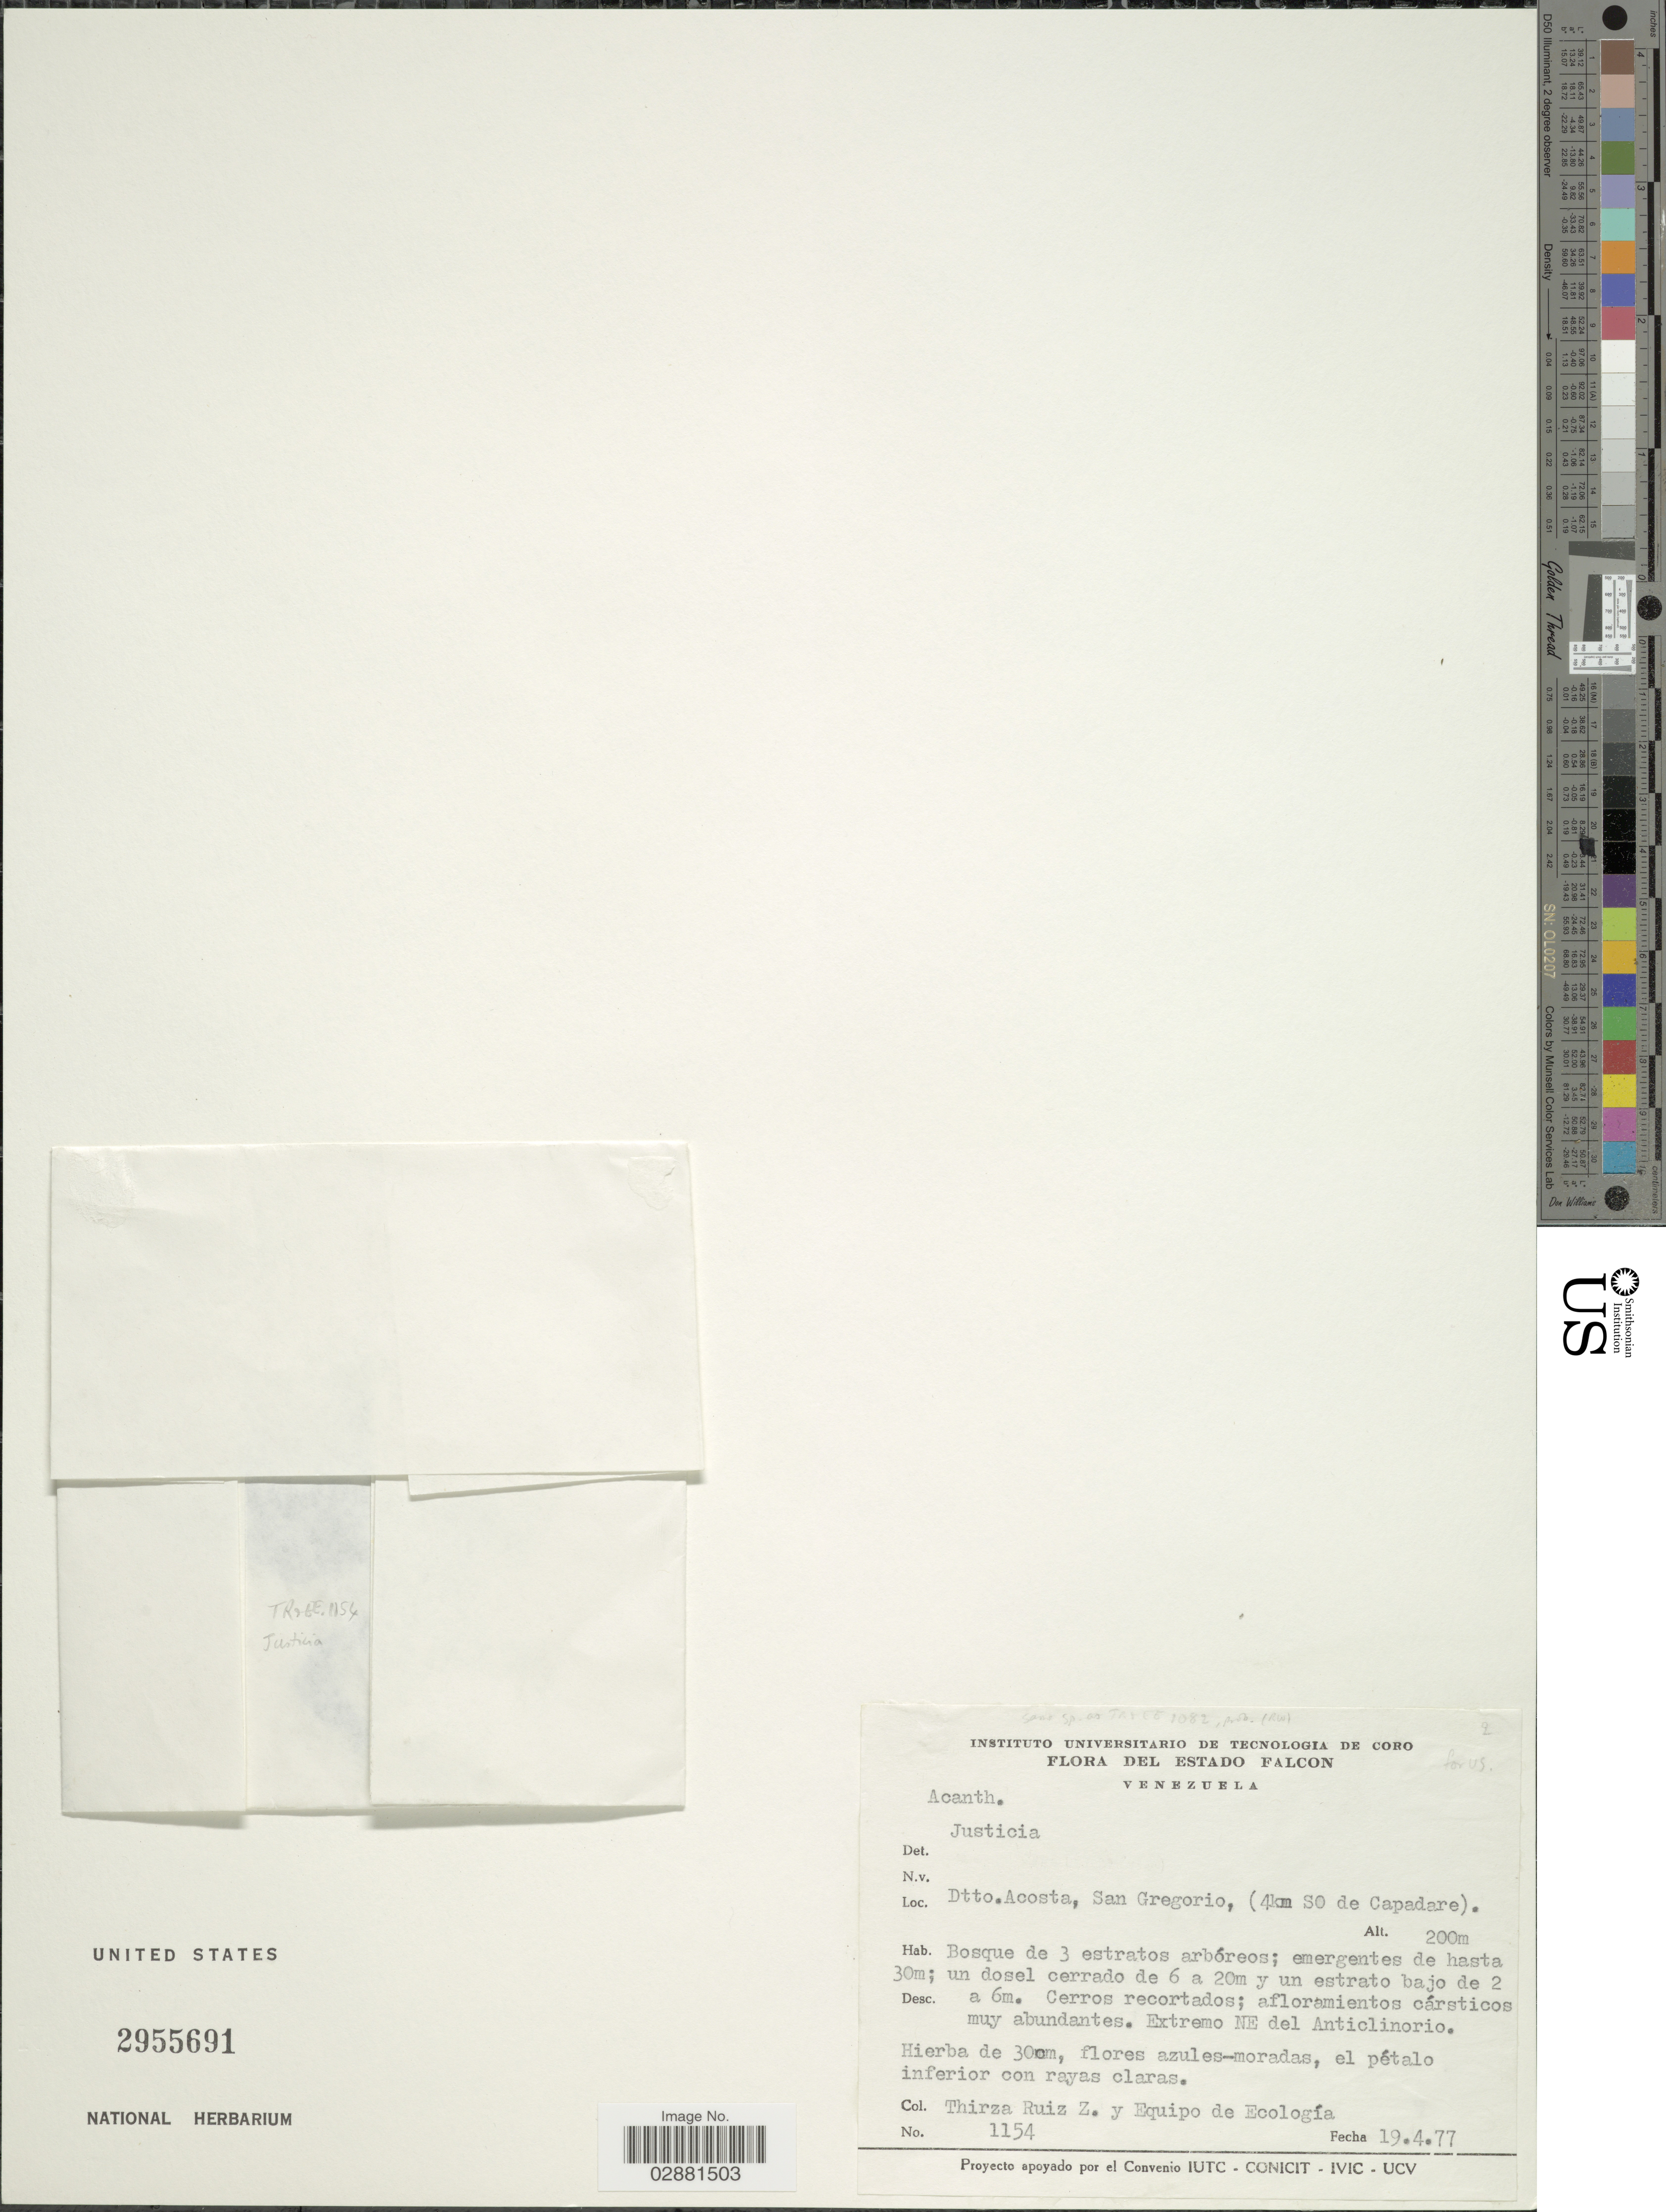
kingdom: Plantae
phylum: Tracheophyta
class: Magnoliopsida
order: Lamiales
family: Acanthaceae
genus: Justicia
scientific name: Justicia sp.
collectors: T. Ruíz & Eq. Ecologia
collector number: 1154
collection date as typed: Transcribed d/m/y: 19/4/77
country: Venezuela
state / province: Falcón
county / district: Acosta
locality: Dtto. Acosta, San Gregorio, 4 km SO de Capadare.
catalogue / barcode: US 2955691